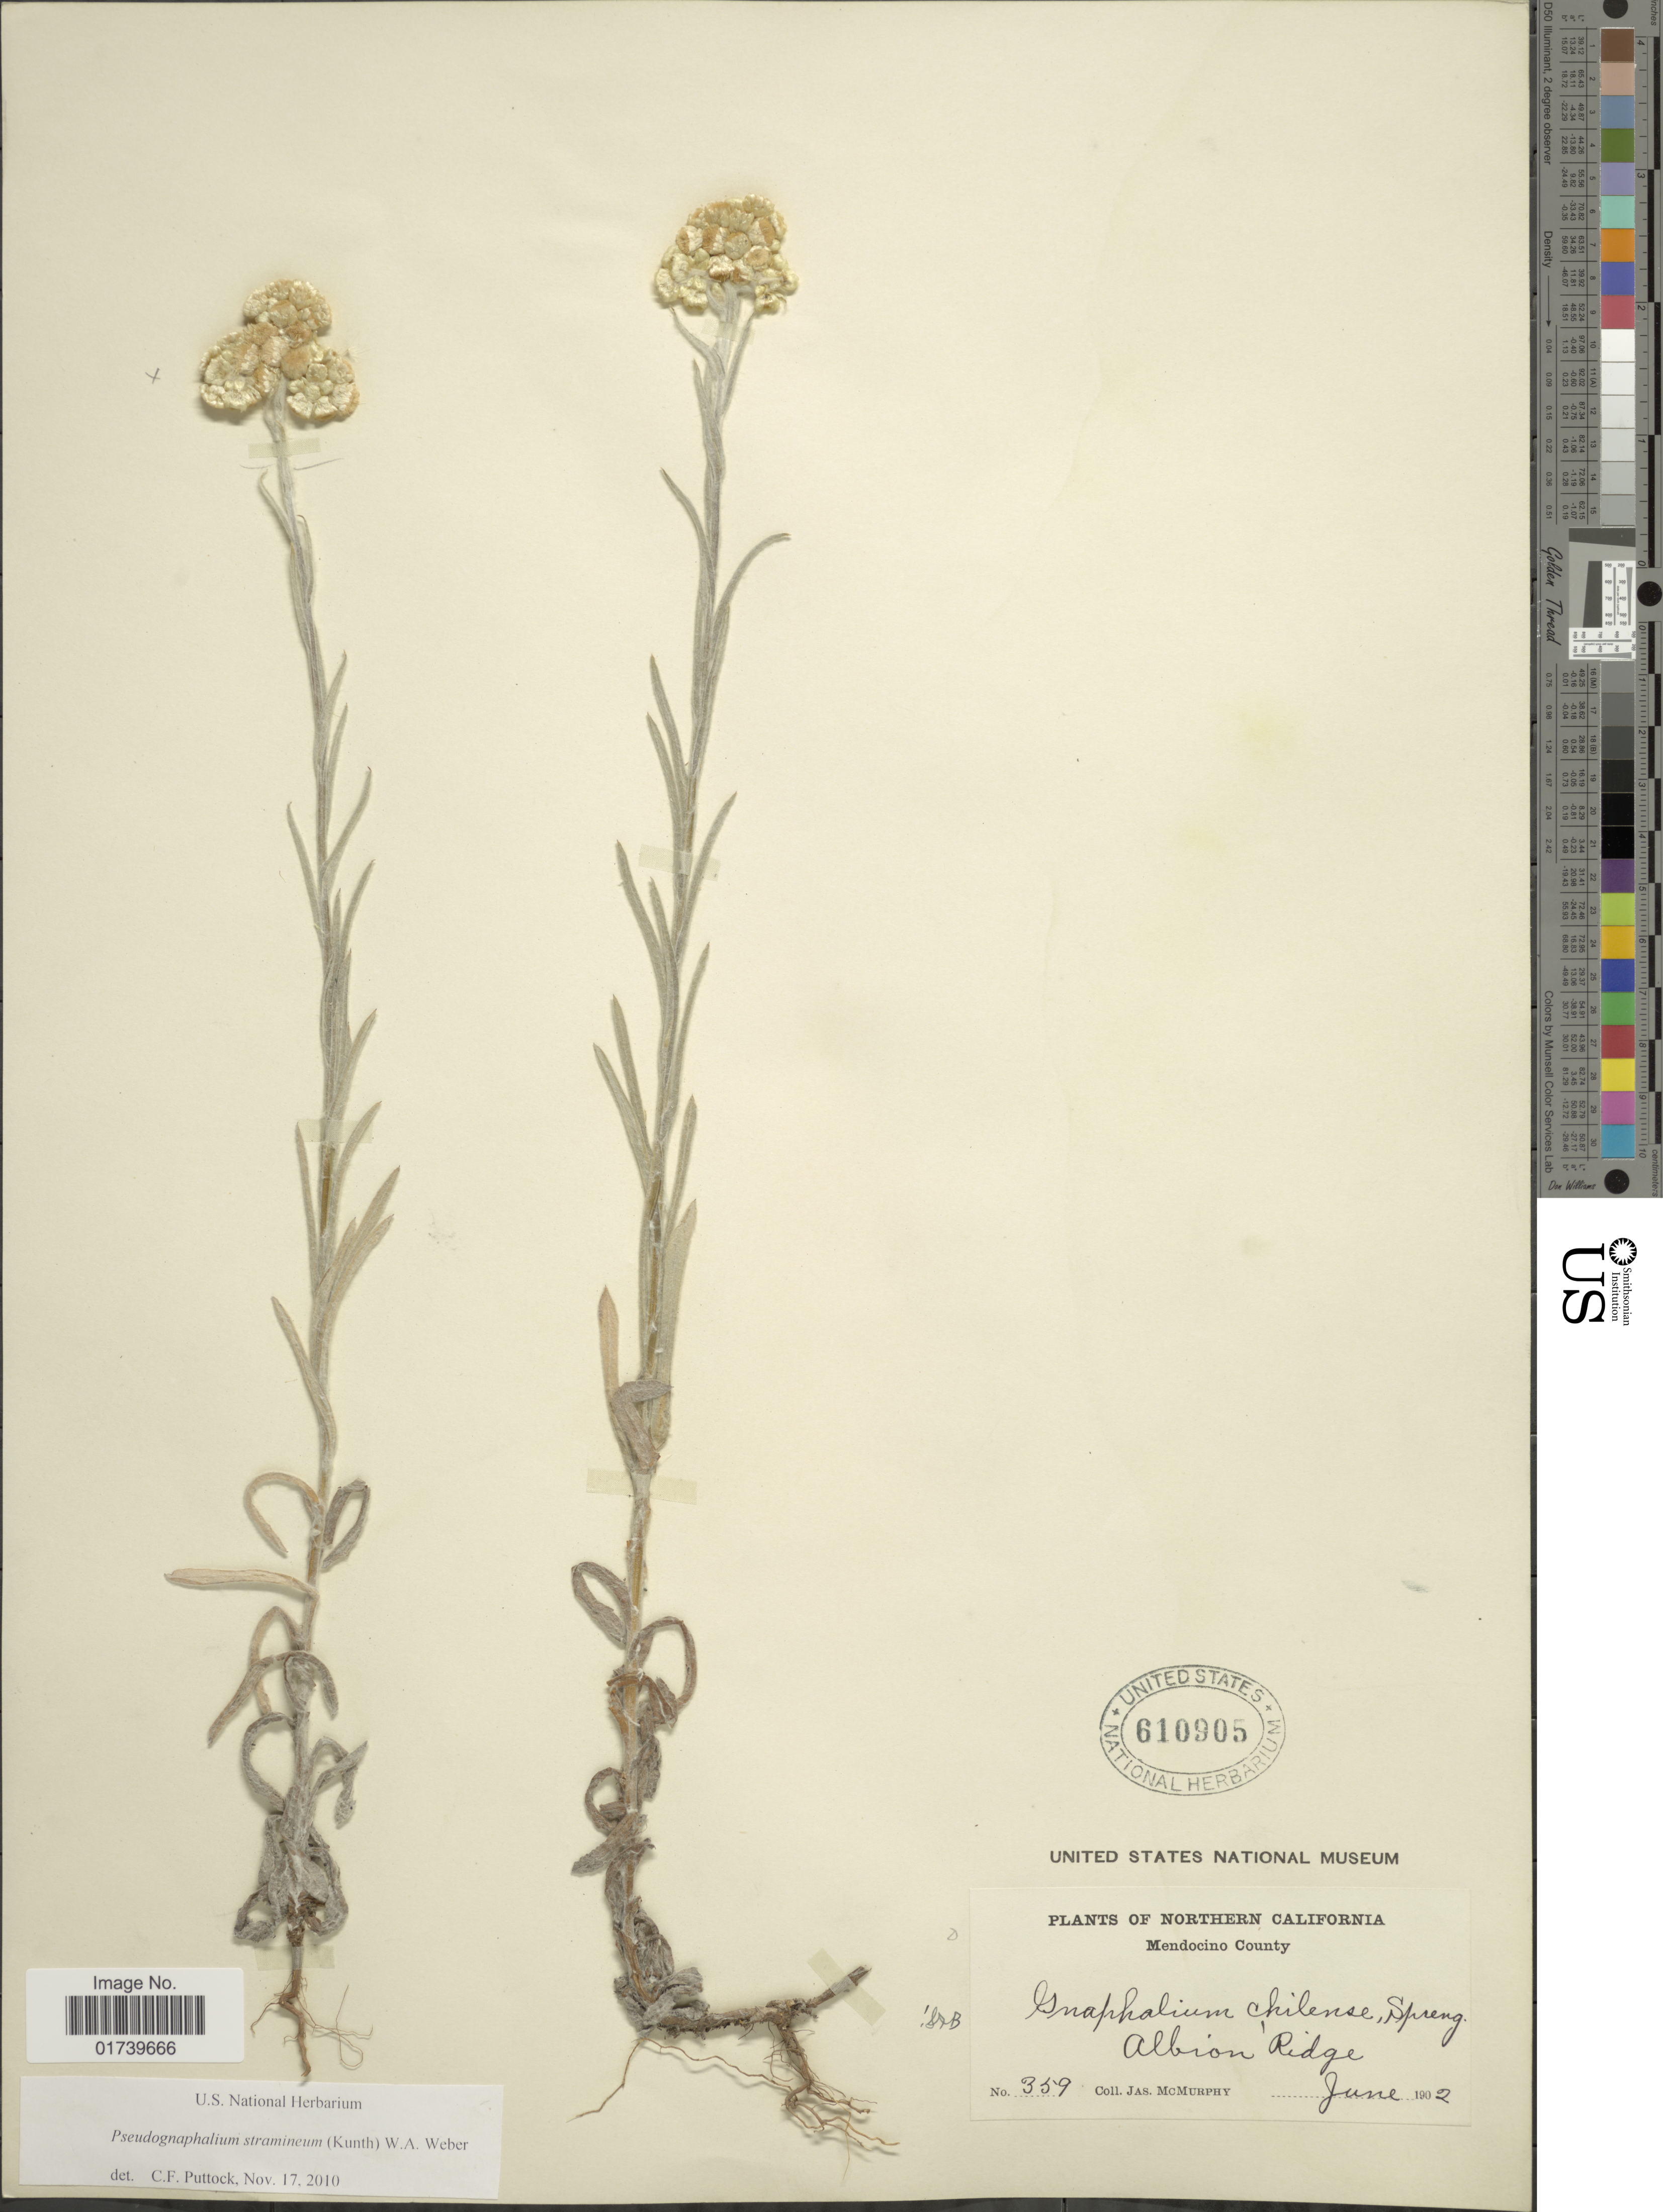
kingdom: Plantae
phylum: Tracheophyta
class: Magnoliopsida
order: Asterales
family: Asteraceae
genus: Pseudognaphalium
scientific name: Pseudognaphalium stramineum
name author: (Kunth) Anderb.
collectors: J. McMurphy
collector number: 359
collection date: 1902-06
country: United States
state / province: California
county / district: Mendocino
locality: Northern California, Mendocino County, Albion Ridge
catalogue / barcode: US 610905